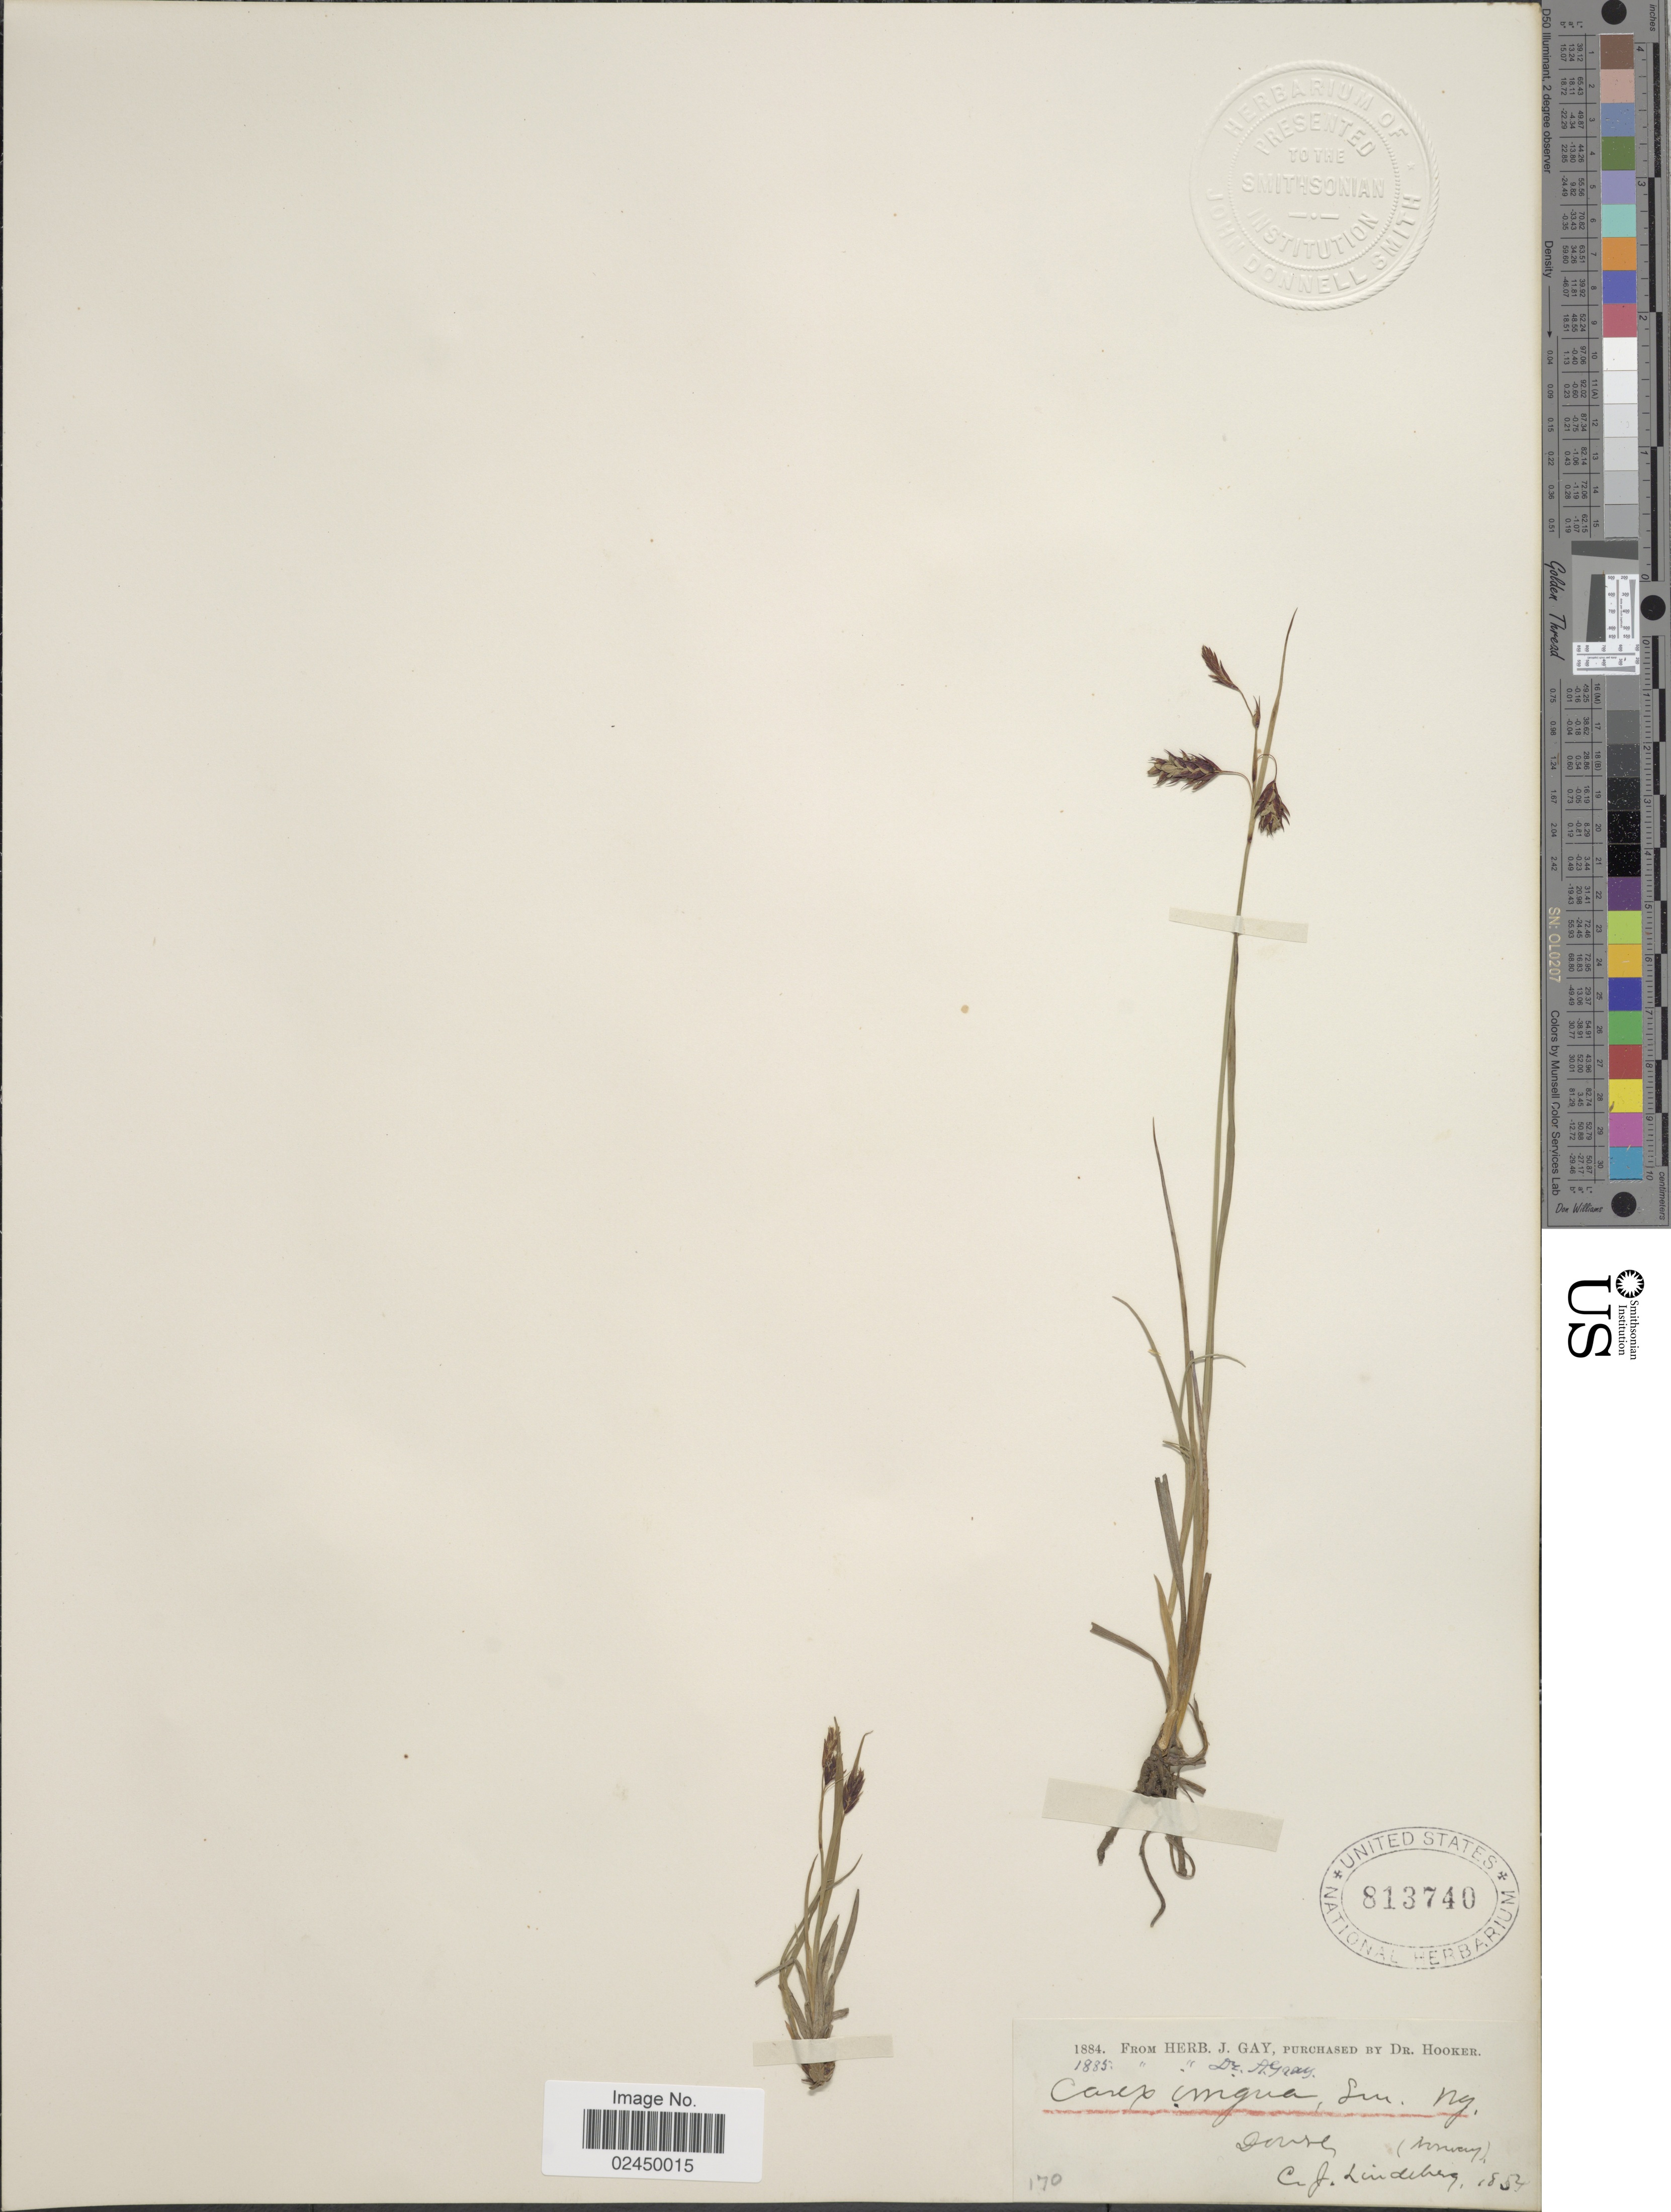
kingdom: Plantae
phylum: Tracheophyta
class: Liliopsida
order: Poales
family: Cyperaceae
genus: Carex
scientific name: Carex irrigua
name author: (Wahlenb.) Sm. ex Hoppe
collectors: C. Lindeberg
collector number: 170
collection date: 1854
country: Norway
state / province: Oppland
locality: Dovre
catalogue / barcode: US 813740